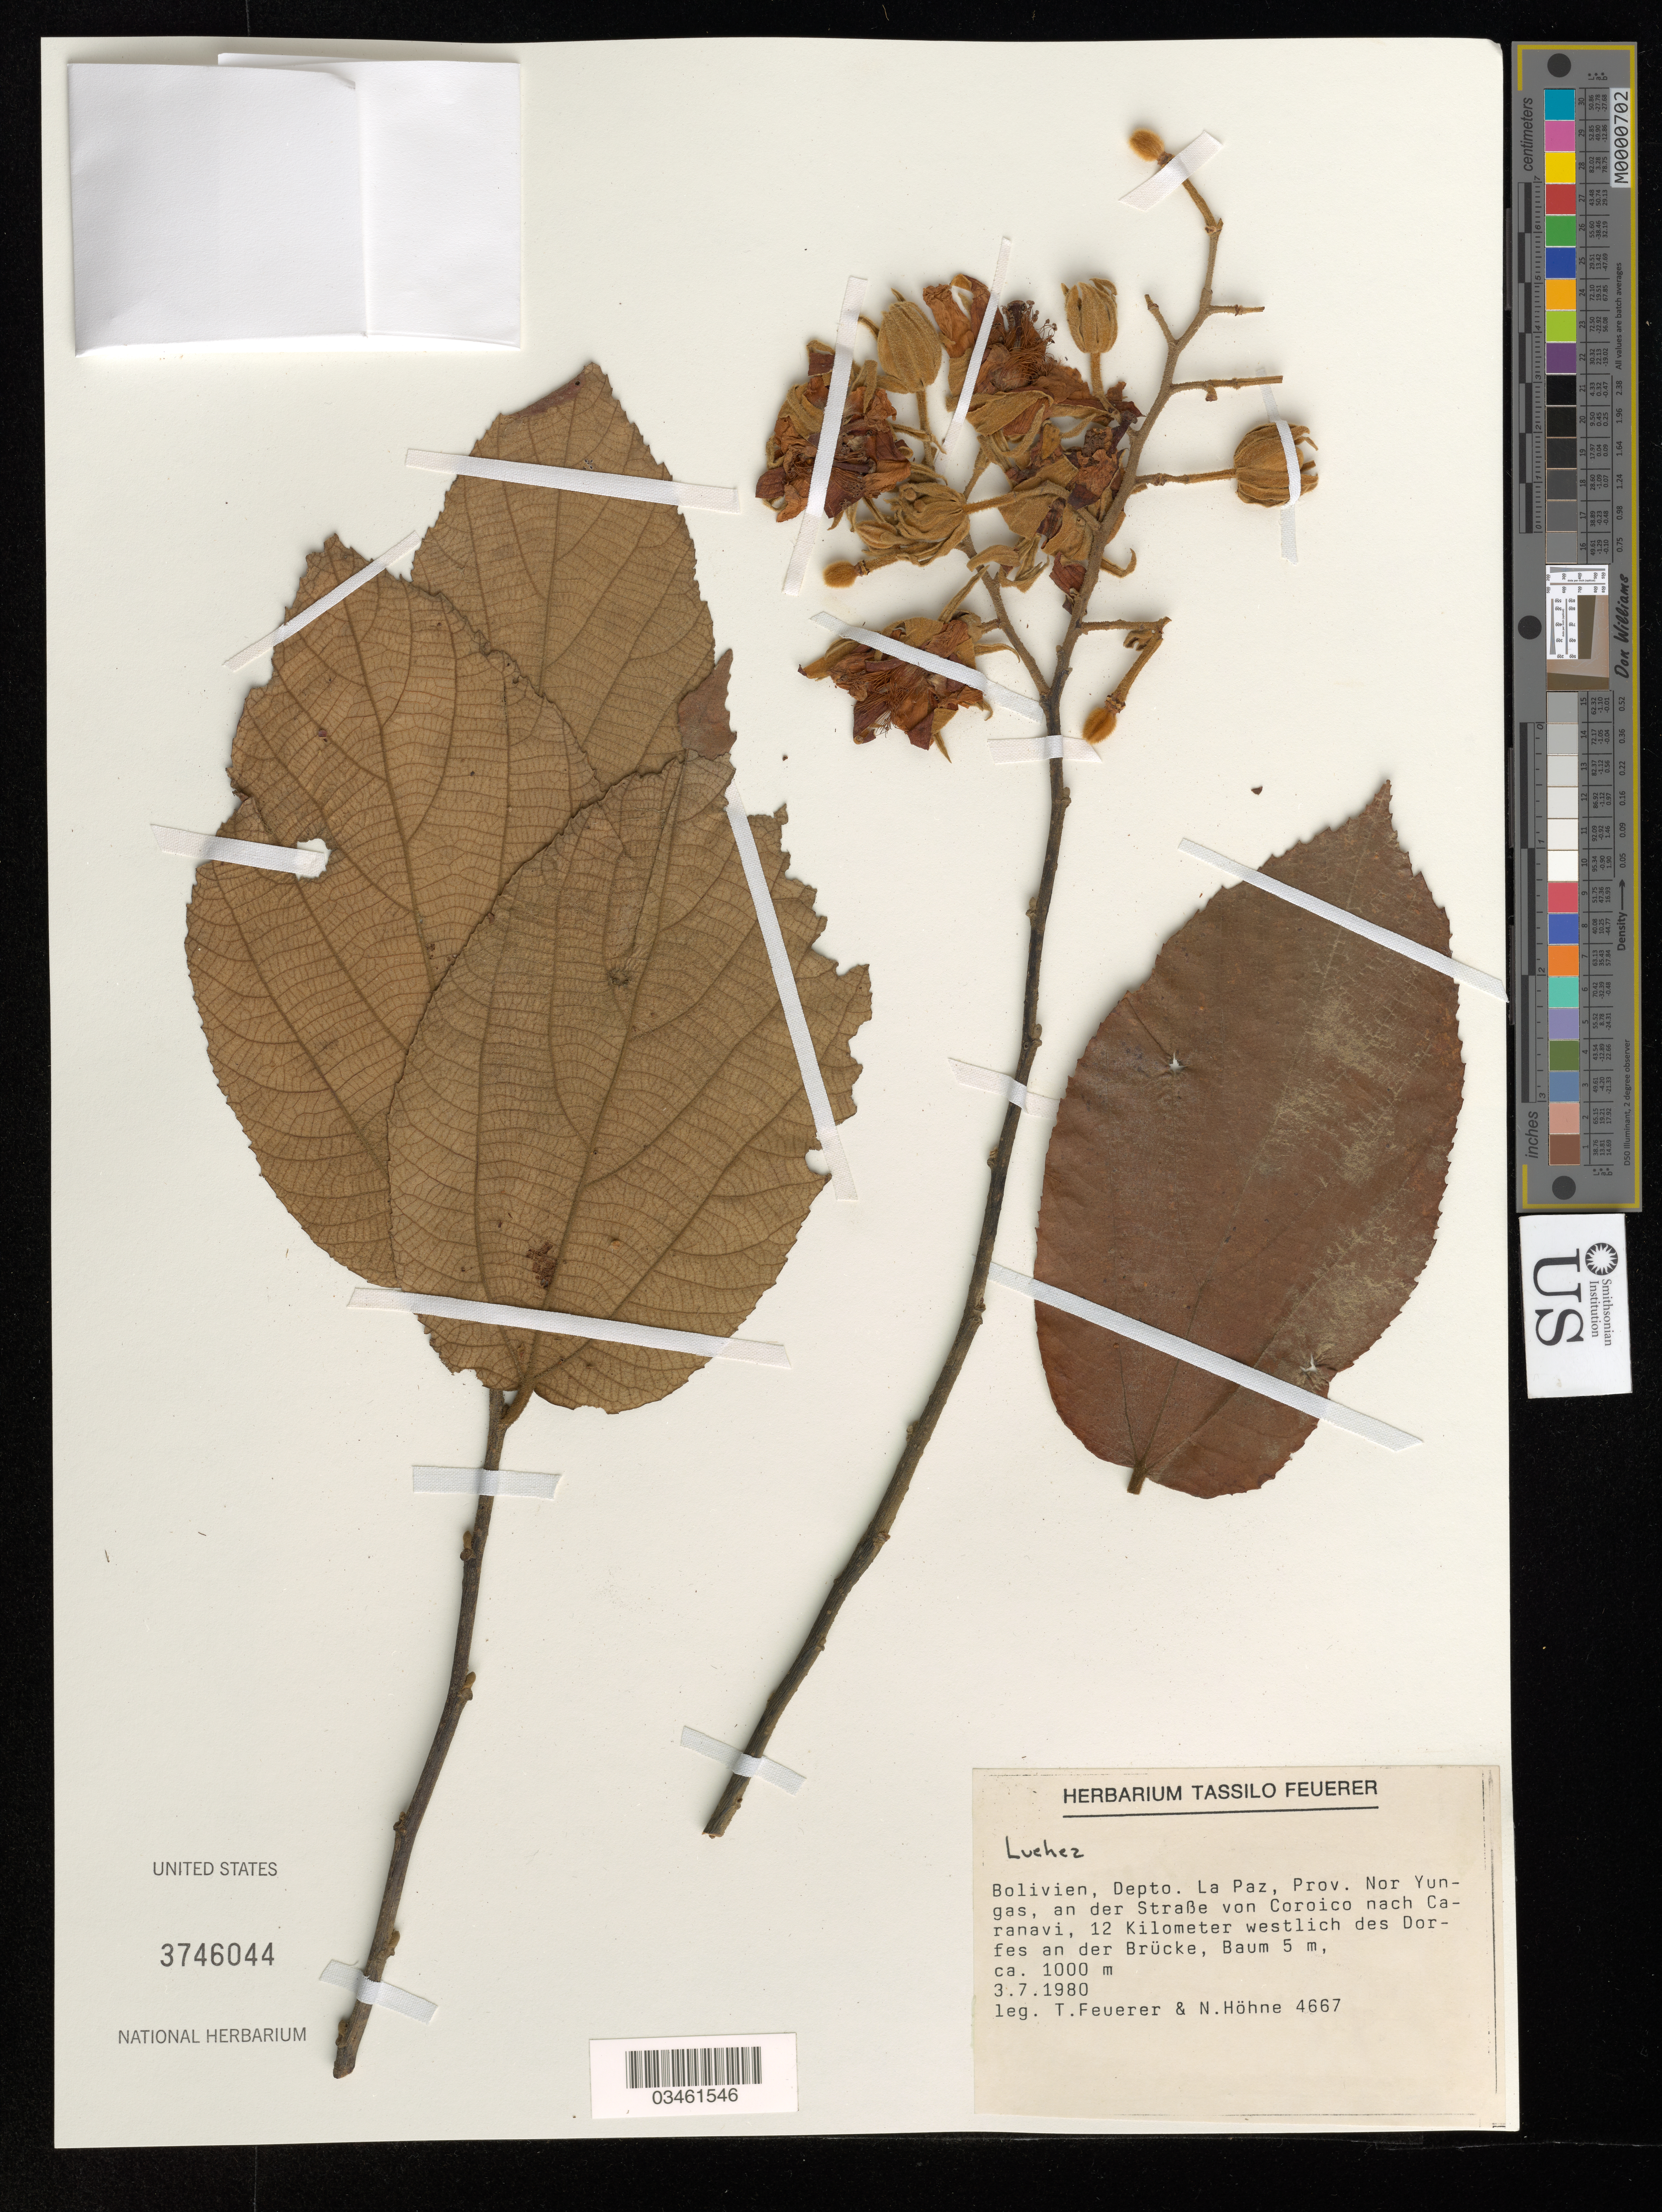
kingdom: Plantae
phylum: Tracheophyta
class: Magnoliopsida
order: Malvales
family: Malvaceae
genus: Luehea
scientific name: Luehea sp.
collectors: T. Feuerer & N. Höhne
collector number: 4667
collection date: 1980-07-03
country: Bolivia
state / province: La Paz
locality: Depto. La Paz, Prov. Nor Yungas, an der Straße von Coroico nach Caranavi, 12 Kilomeer westlich des Dorfes an der Brücke.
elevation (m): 1000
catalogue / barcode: US 3746044